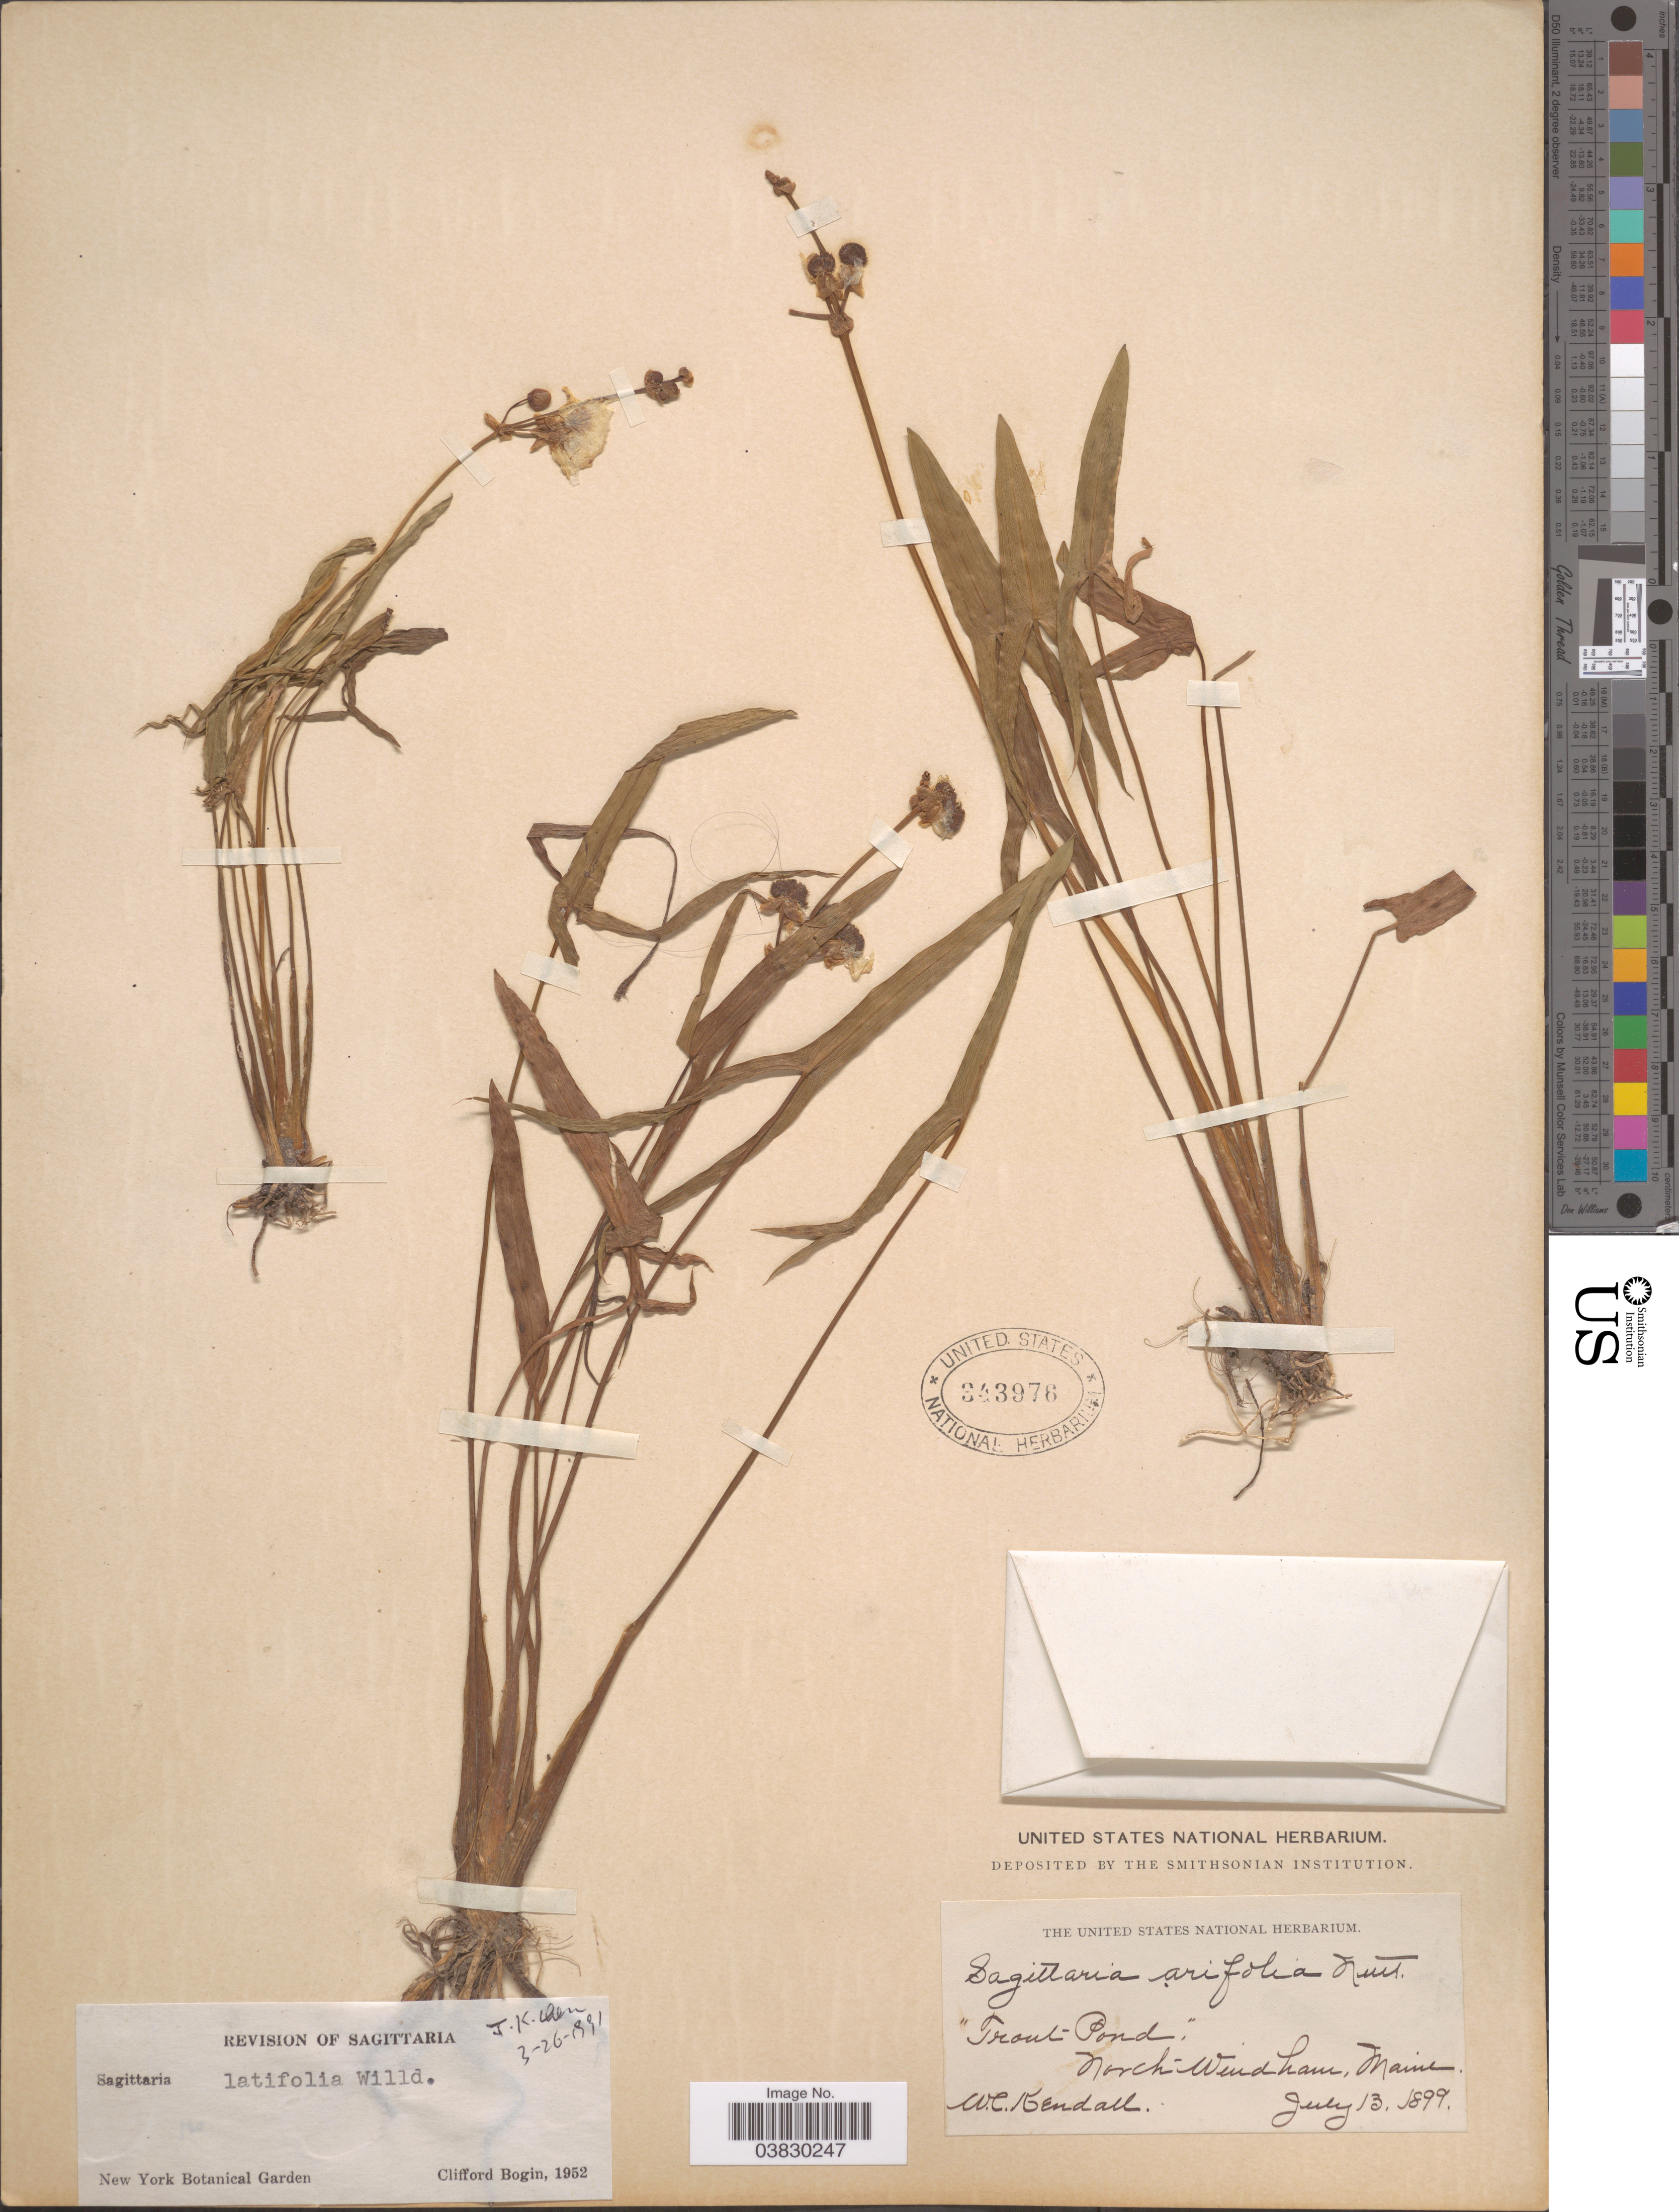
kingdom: Plantae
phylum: Tracheophyta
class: Liliopsida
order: Alismatales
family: Alismataceae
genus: Sagittaria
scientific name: Sagittaria latifolia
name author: Willd.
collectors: W. Kendall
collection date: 1899-07-13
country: United States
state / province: Maine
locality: Trout Pond,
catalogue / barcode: US 343976